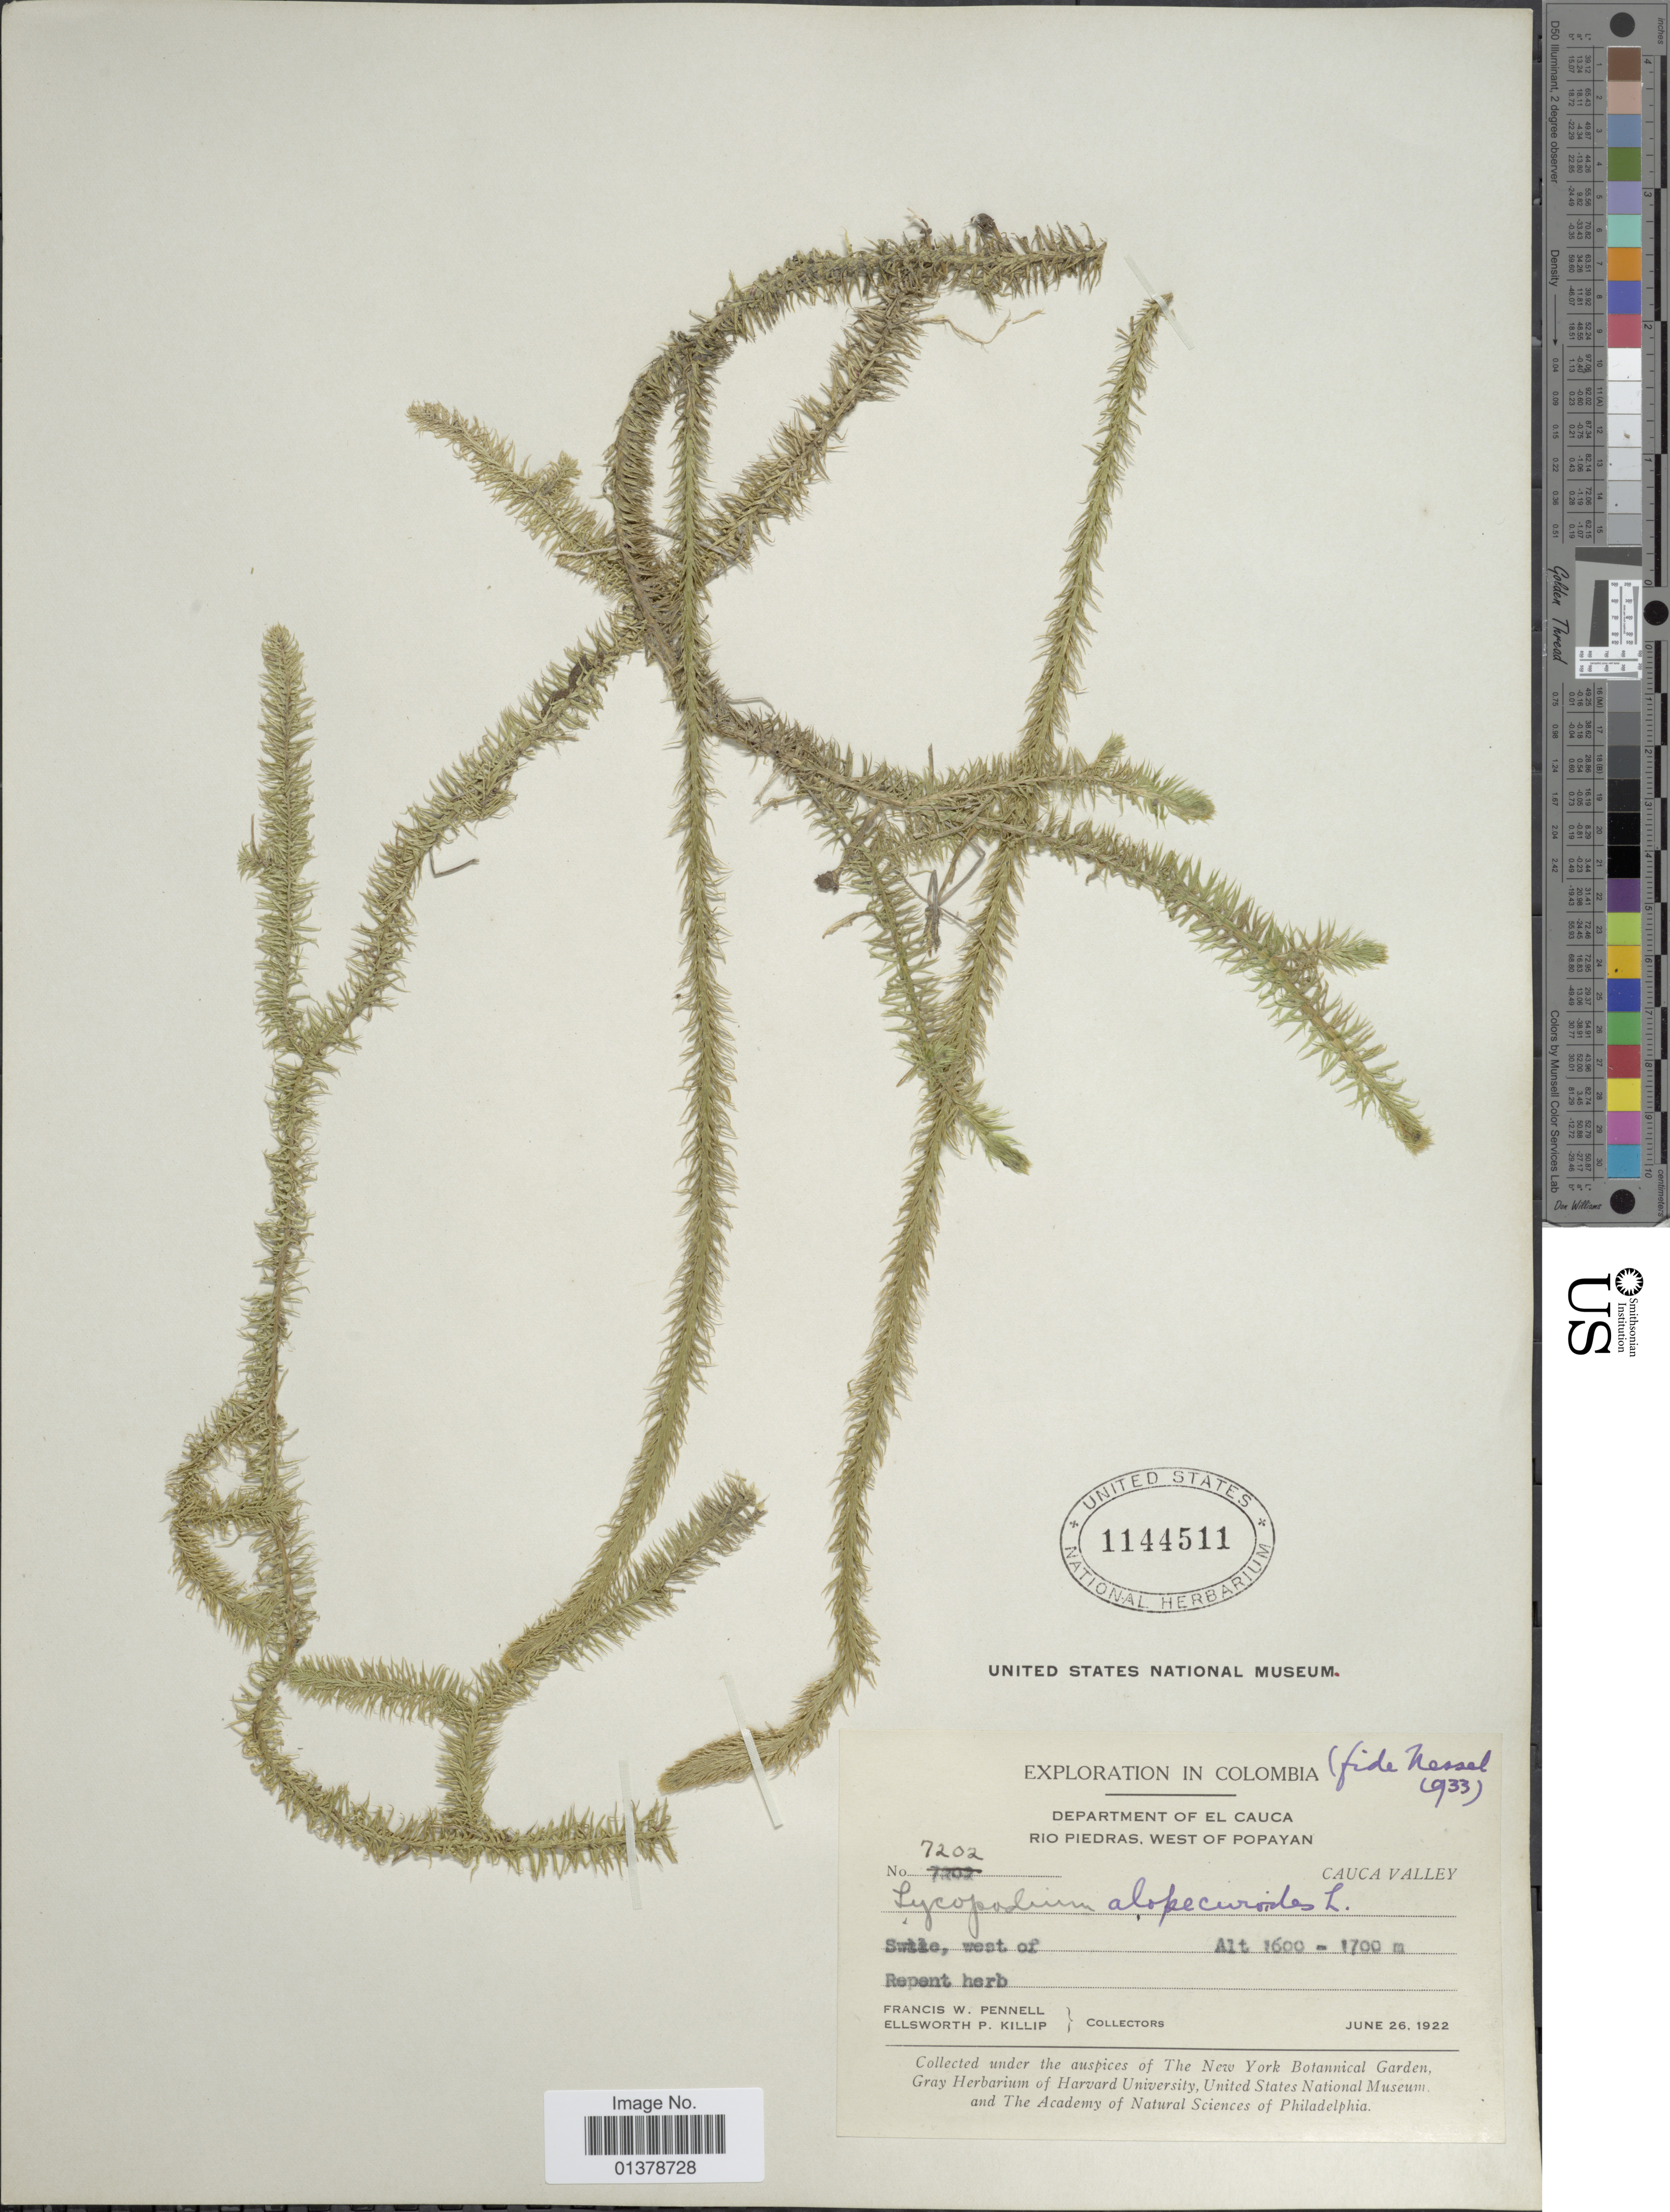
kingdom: Plantae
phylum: Tracheophyta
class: Lycopodiopsida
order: Lycopodiales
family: Lycopodiaceae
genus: Lycopodiella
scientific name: Lycopodiella alopecuroides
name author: (L.) Cranfill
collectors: F. W. Pennell & E. P. Killip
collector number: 7202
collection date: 1922-06-26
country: Colombia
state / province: Cauca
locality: Rio Piedras, west of Popayan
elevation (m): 1600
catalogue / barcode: US 1144511